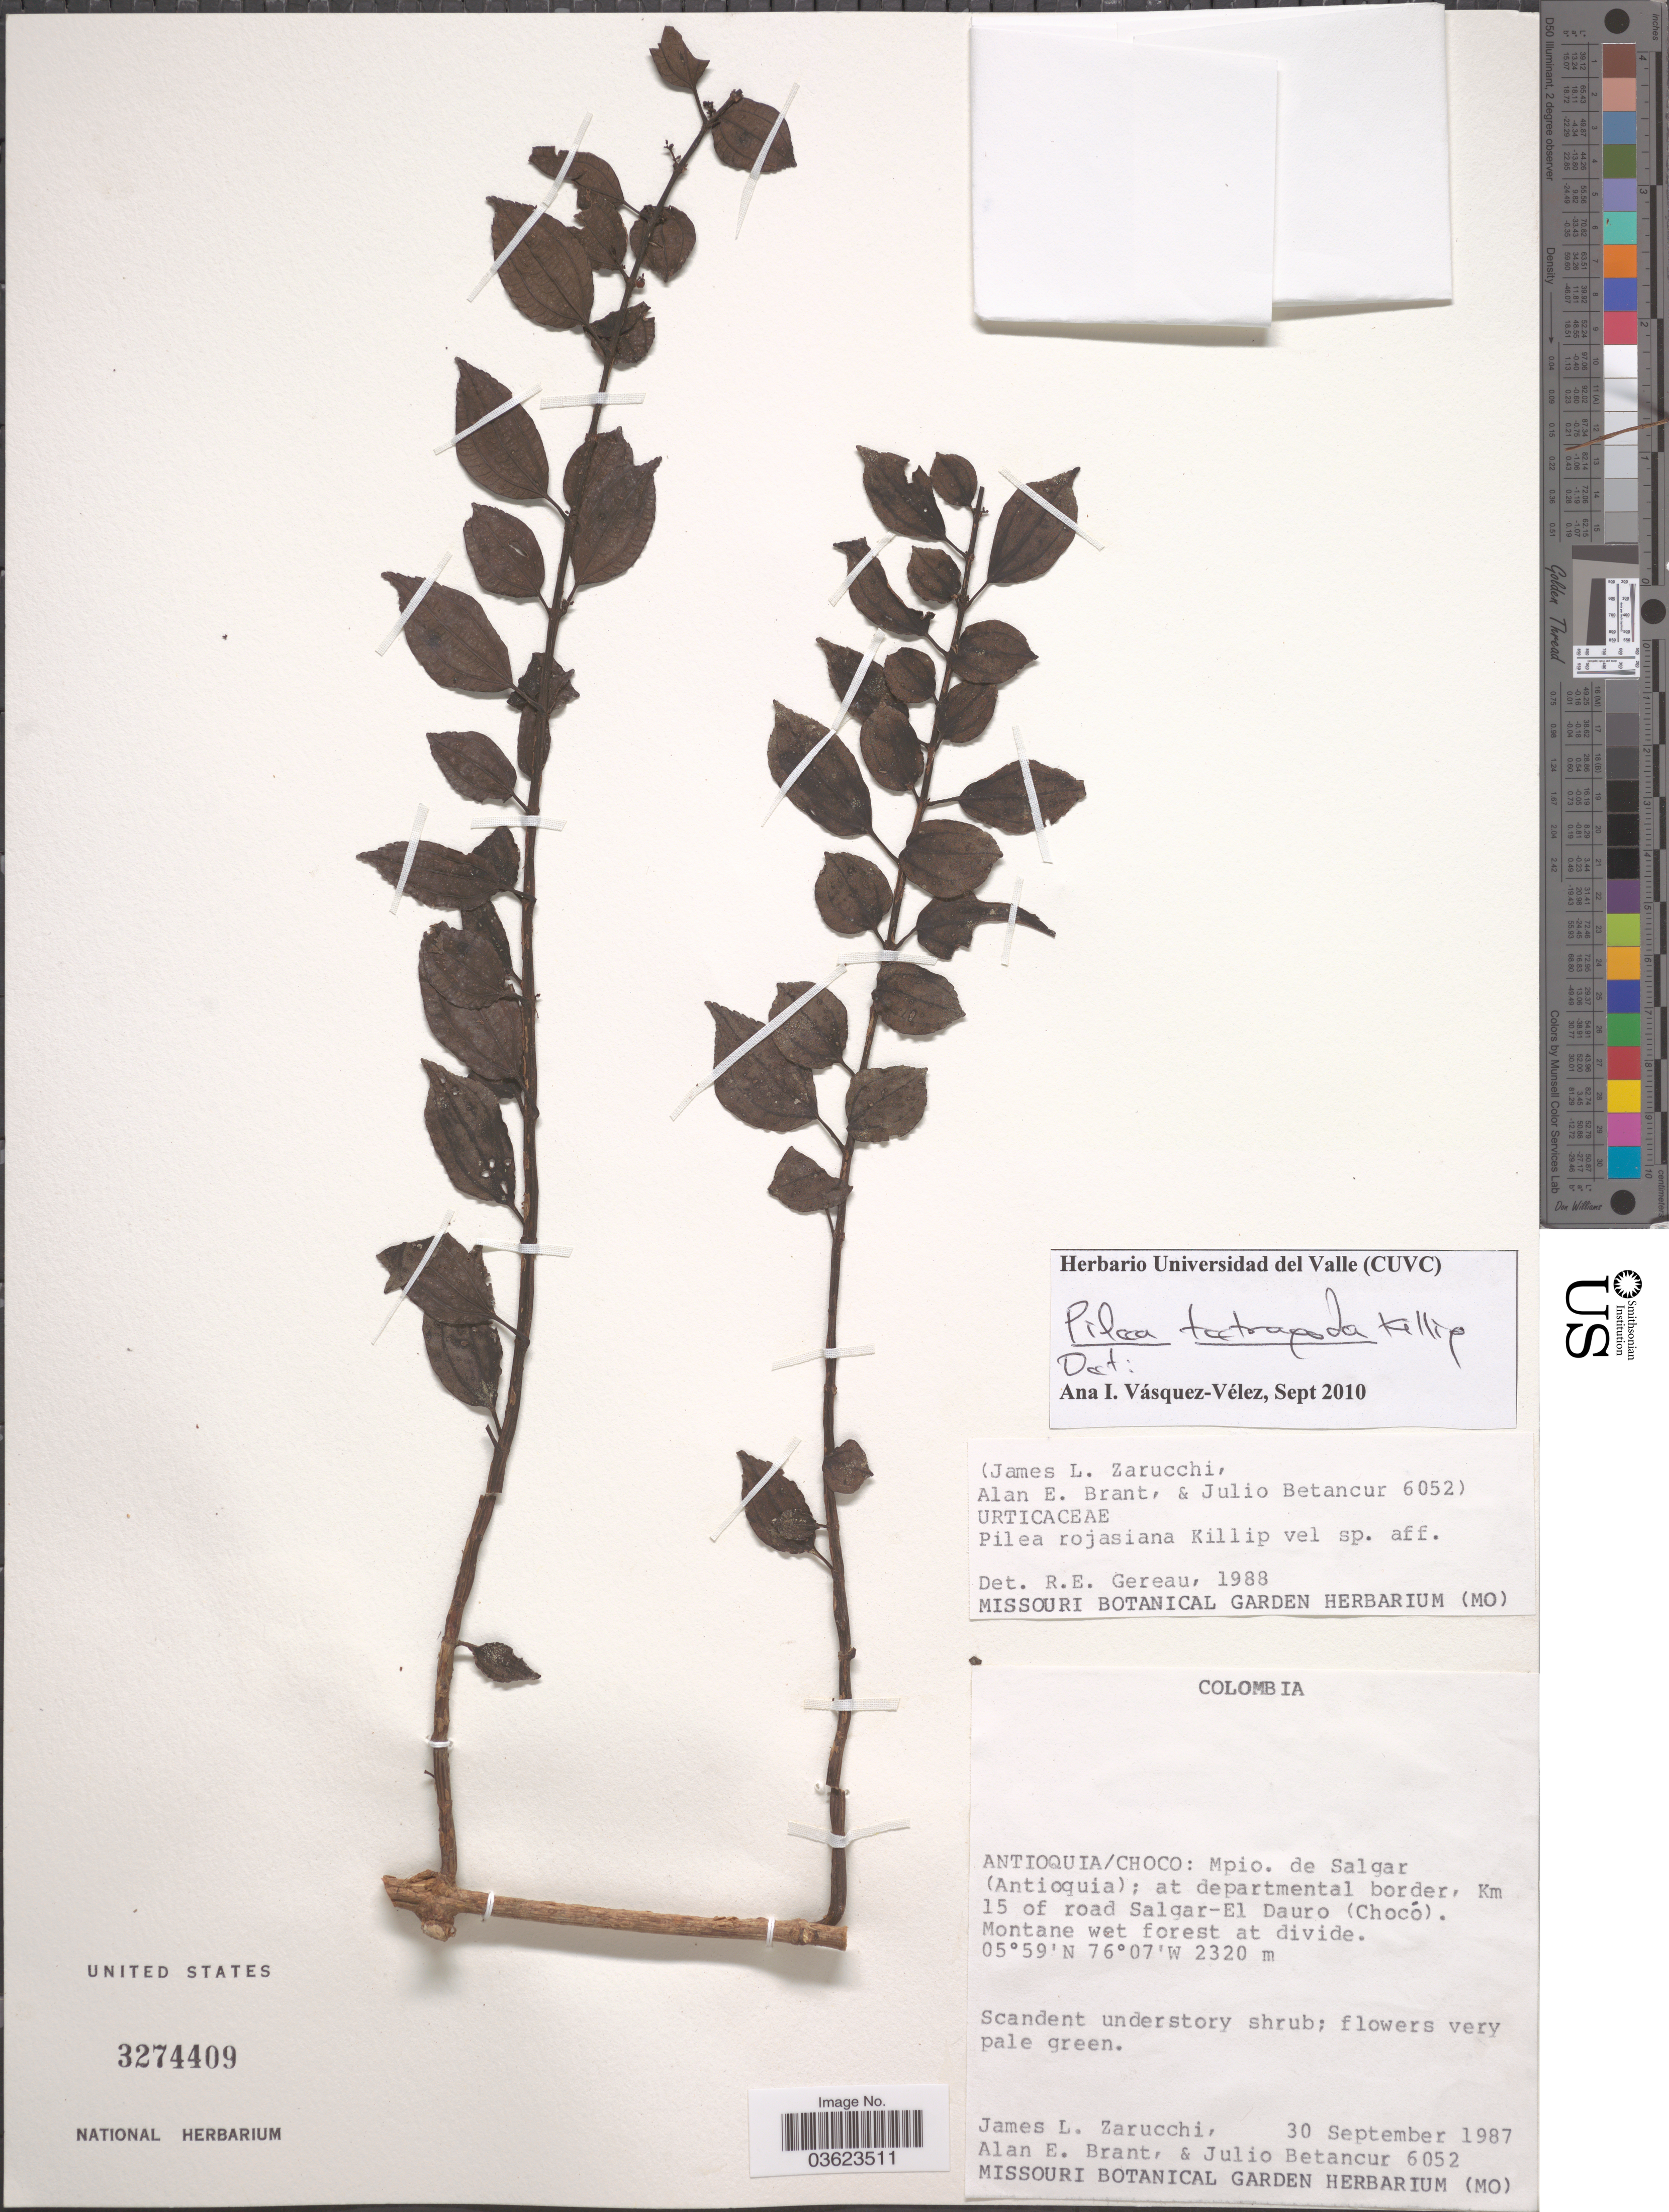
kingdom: Plantae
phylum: Tracheophyta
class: Magnoliopsida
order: Rosales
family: Urticaceae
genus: Pilea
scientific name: Pilea tetrapoda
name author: Killip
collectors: J. L. Zarucchi, A. Brant & J. Betancur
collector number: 6052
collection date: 1987-09-30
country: Colombia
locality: Antioquia/Choco: Mpio. de Salgar (Antioquia); at departmental border, Km 15 of road Salgar-El Dauro (Chocó).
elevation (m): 2320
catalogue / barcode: US 3274409